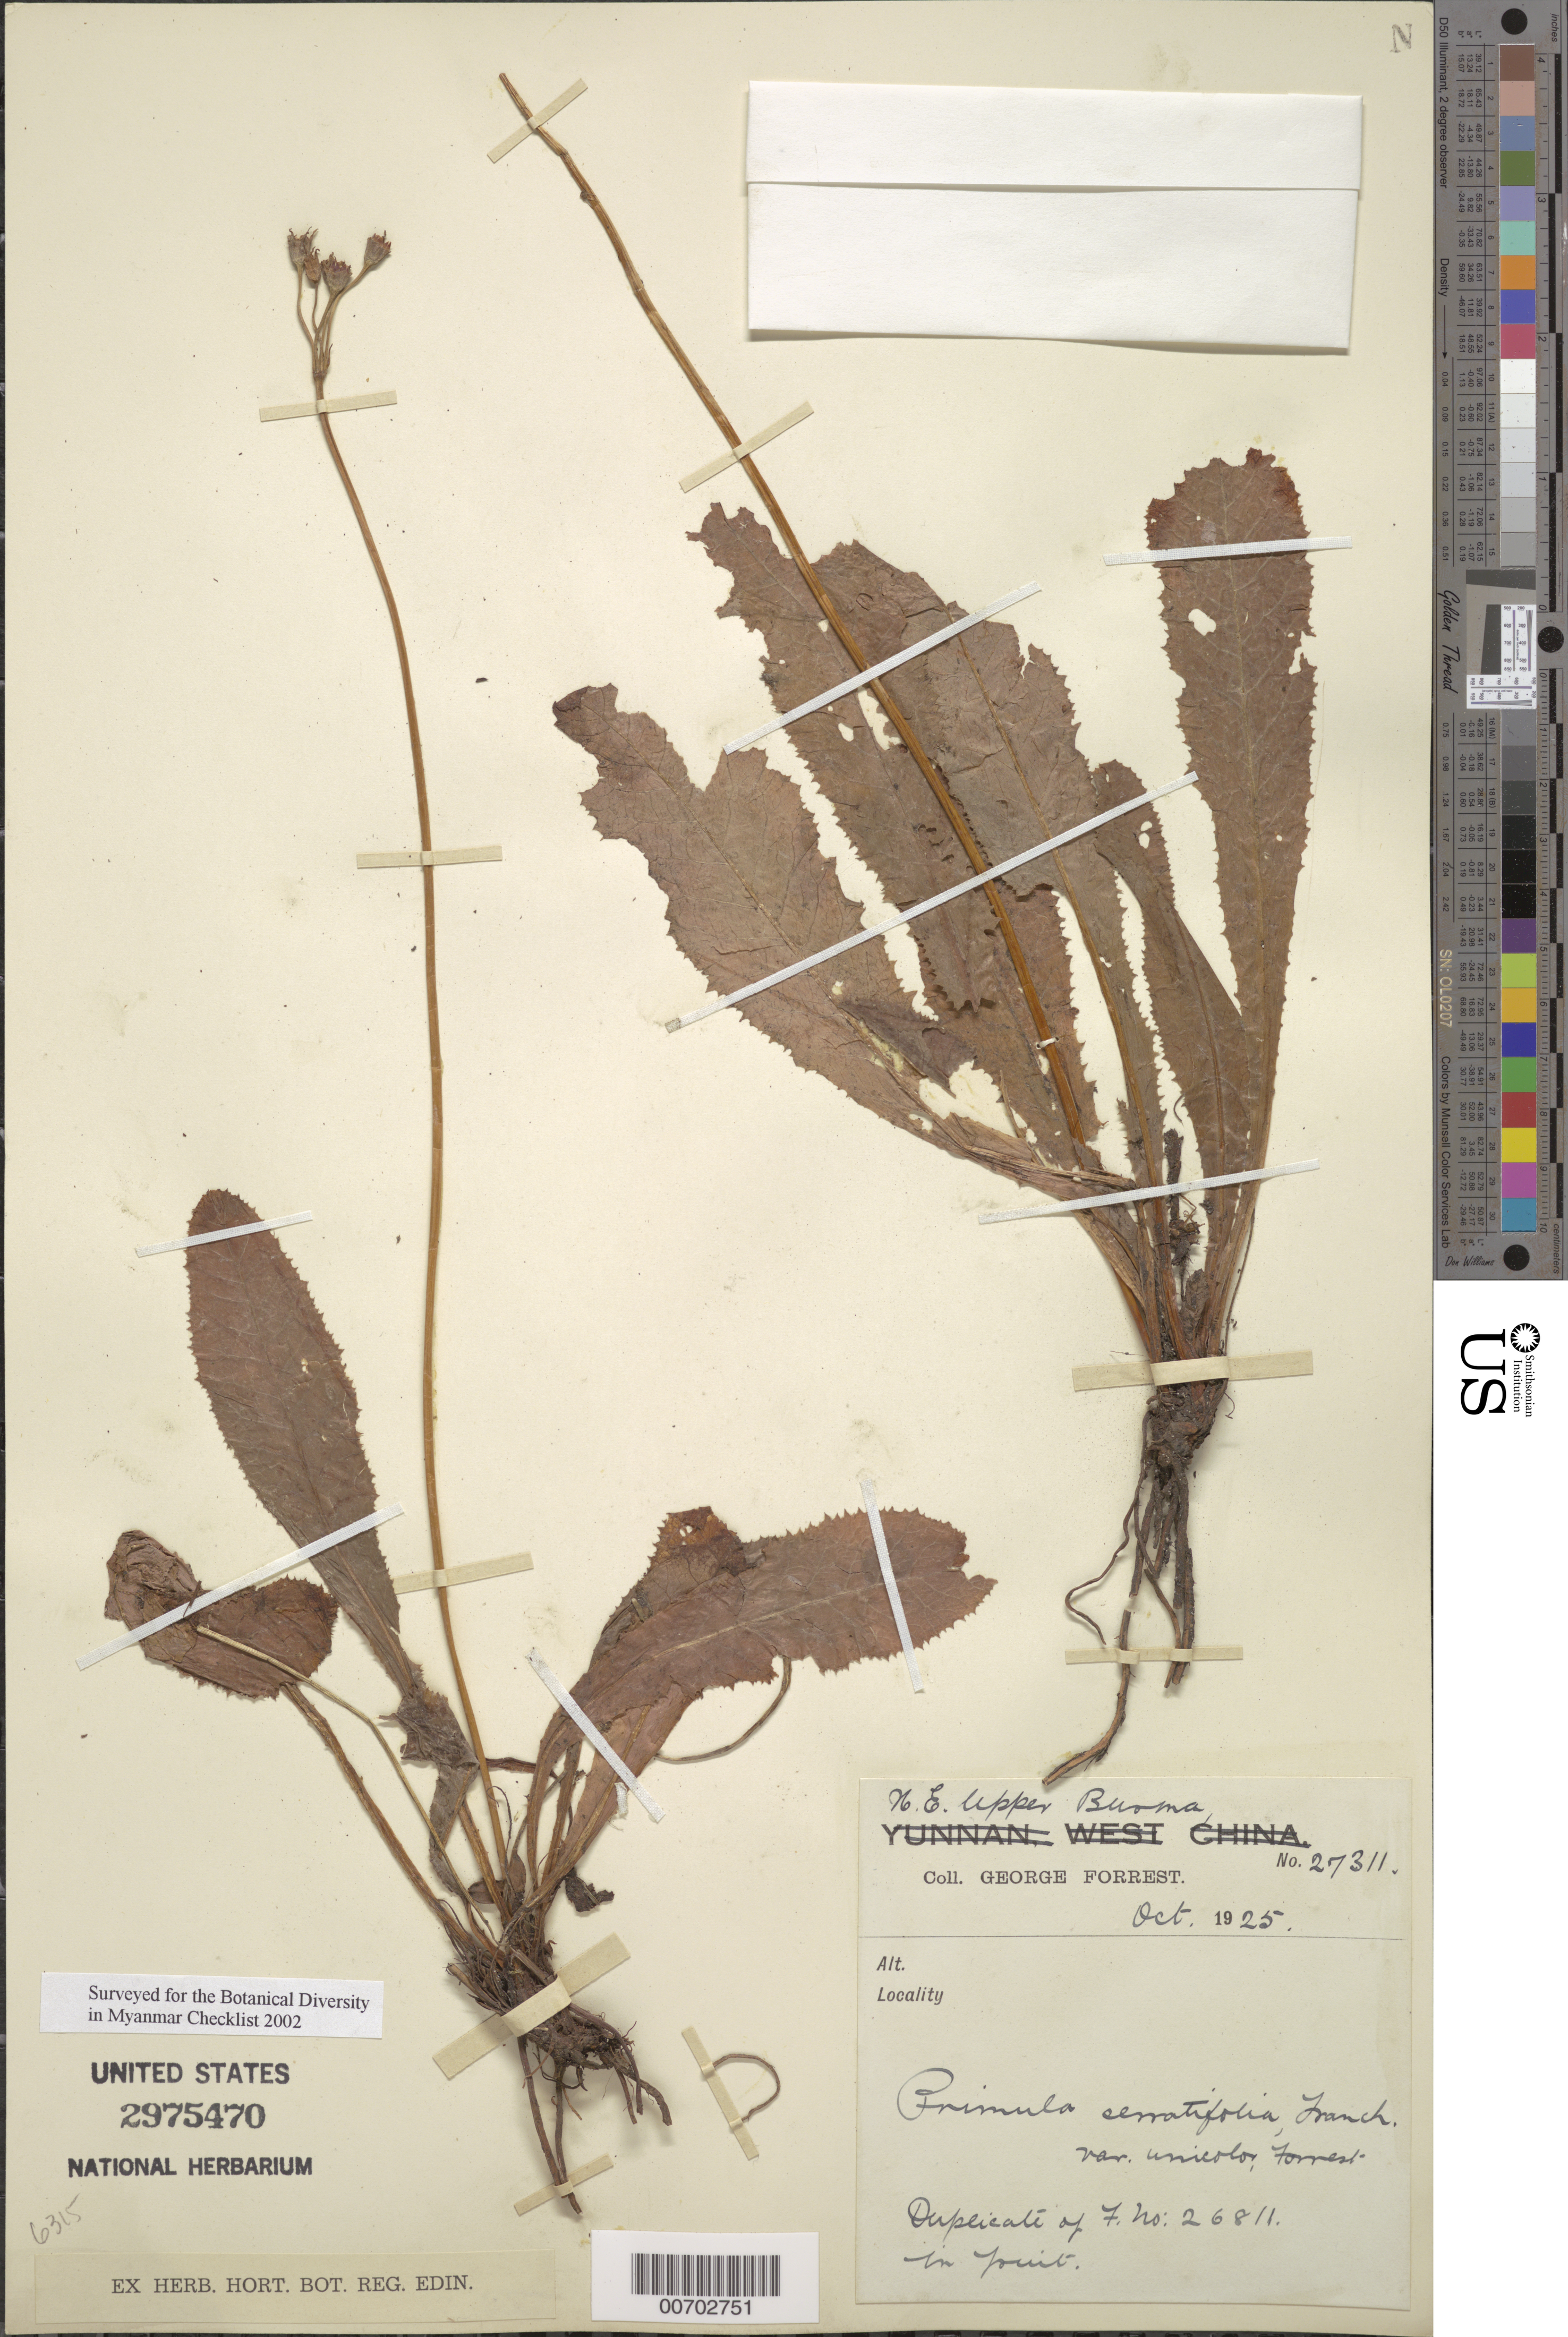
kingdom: Plantae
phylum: Tracheophyta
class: Magnoliopsida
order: Ericales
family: Primulaceae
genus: Primula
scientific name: Primula serratifolia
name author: Franch.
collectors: G. Forrest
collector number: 27311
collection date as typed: Oct 1925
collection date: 1925-10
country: Myanmar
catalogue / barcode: US 2975470